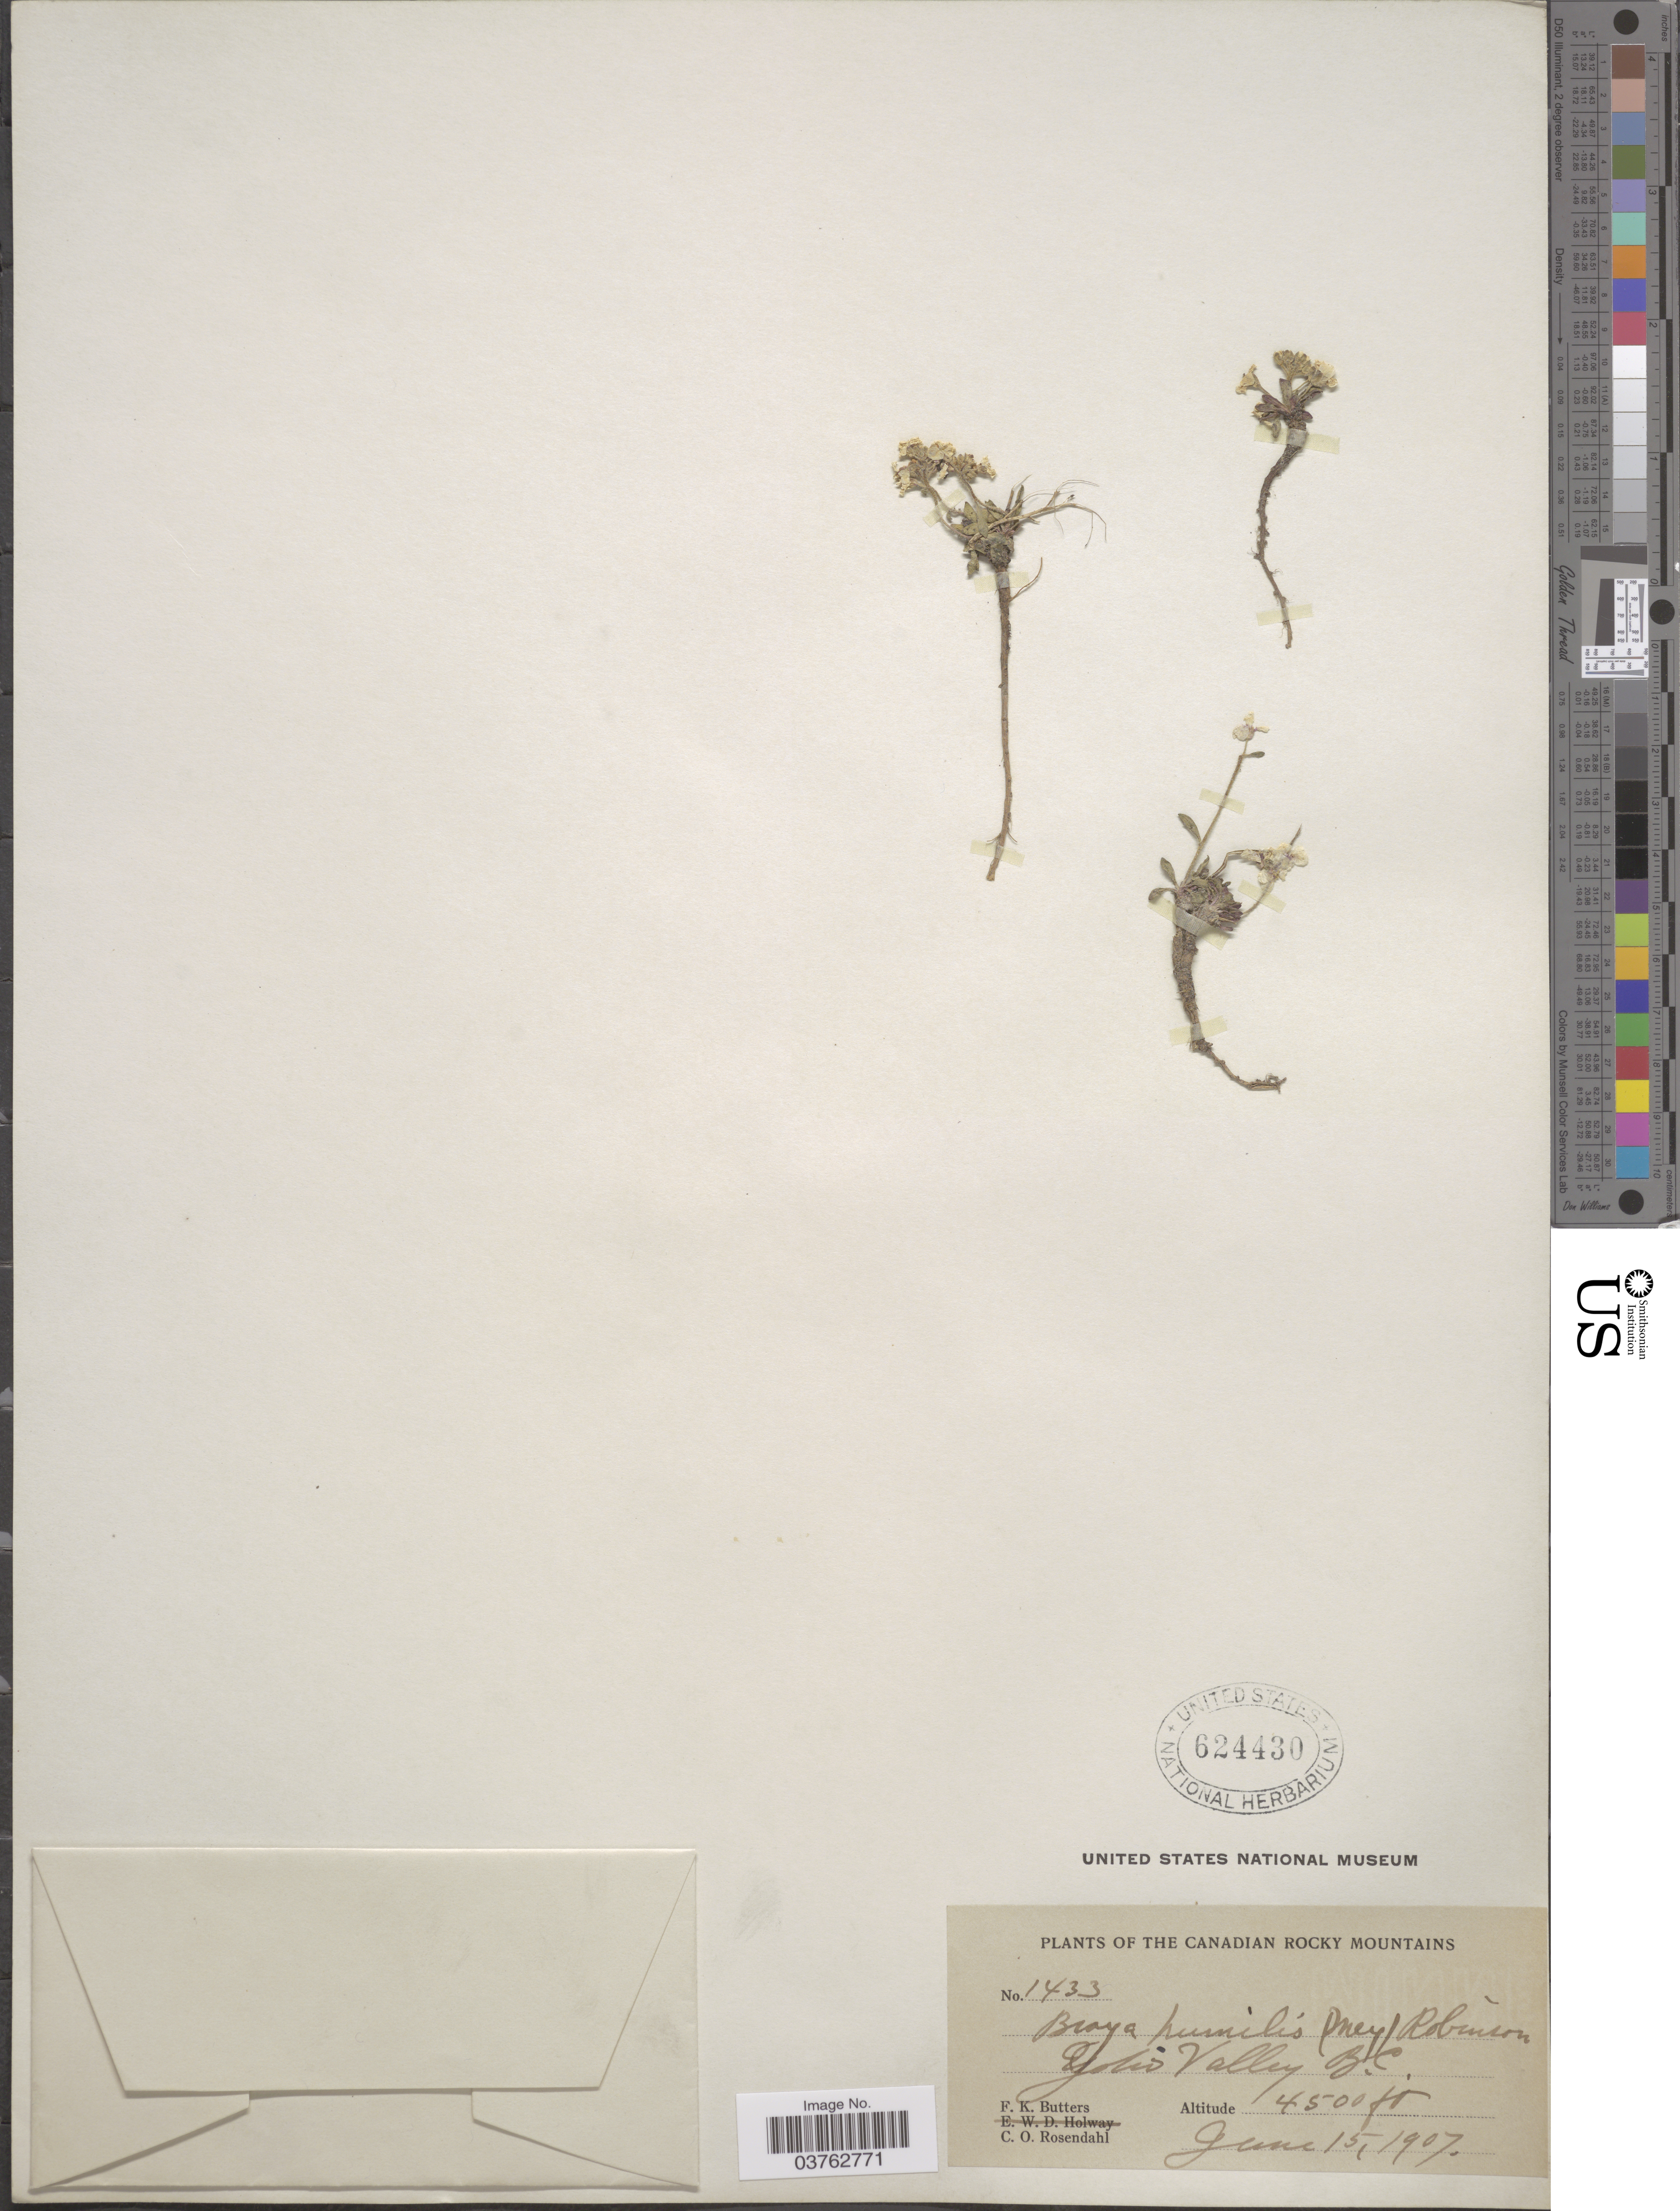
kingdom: Plantae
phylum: Tracheophyta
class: Magnoliopsida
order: Brassicales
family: Brassicaceae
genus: Braya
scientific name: Braya humilis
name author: (C.A. Mey.) B.L. Rob.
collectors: F. K. Butters & C. O. Rosendahl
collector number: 1433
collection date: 1907-06-15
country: Canada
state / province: British Columbia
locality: The Canadian Rocky Mountains. Yoho Valley.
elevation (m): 1372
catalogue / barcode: US 624430